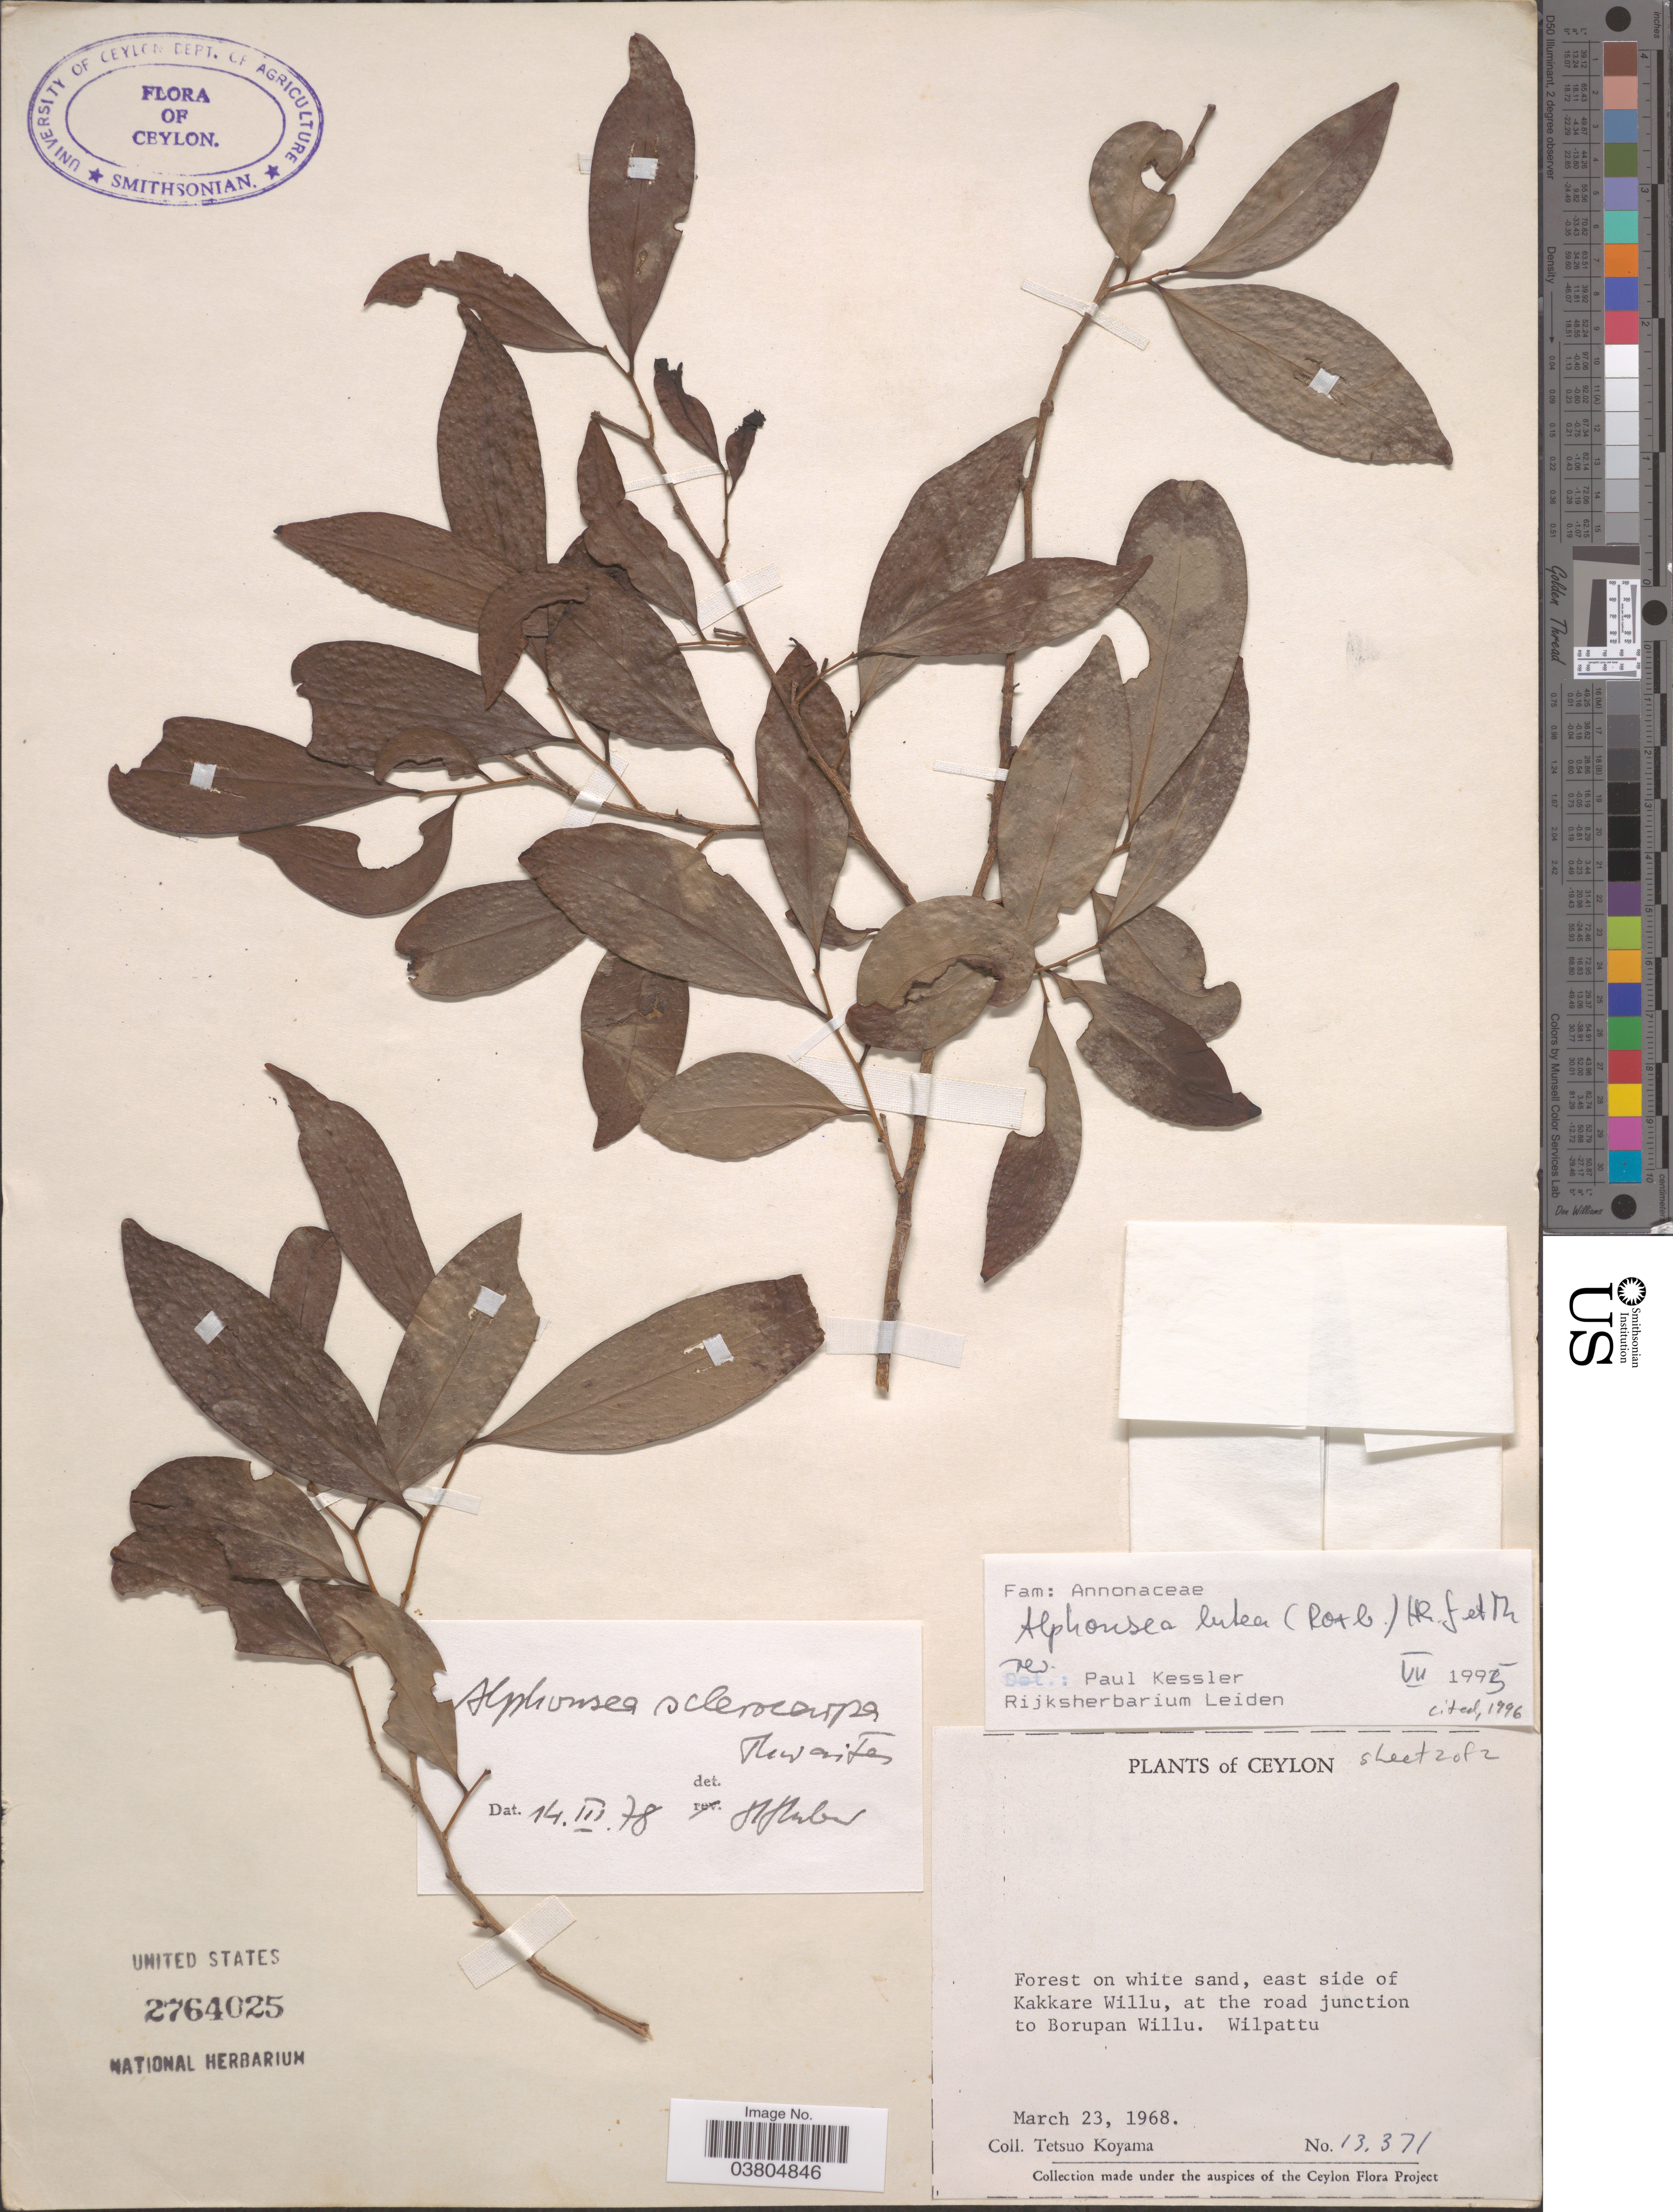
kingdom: Plantae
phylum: Tracheophyta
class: Magnoliopsida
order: Magnoliales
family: Annonaceae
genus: Alphonsea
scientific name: Alphonsea lutea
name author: (Roxb.) Hook. f. ex Thomson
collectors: T. Koyama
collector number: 13371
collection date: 1968-03-23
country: Sri Lanka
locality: Ceylon. East side of Kakkare Willu, at the road junction to Borupan Willu. Wilpattu.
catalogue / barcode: US 2764025